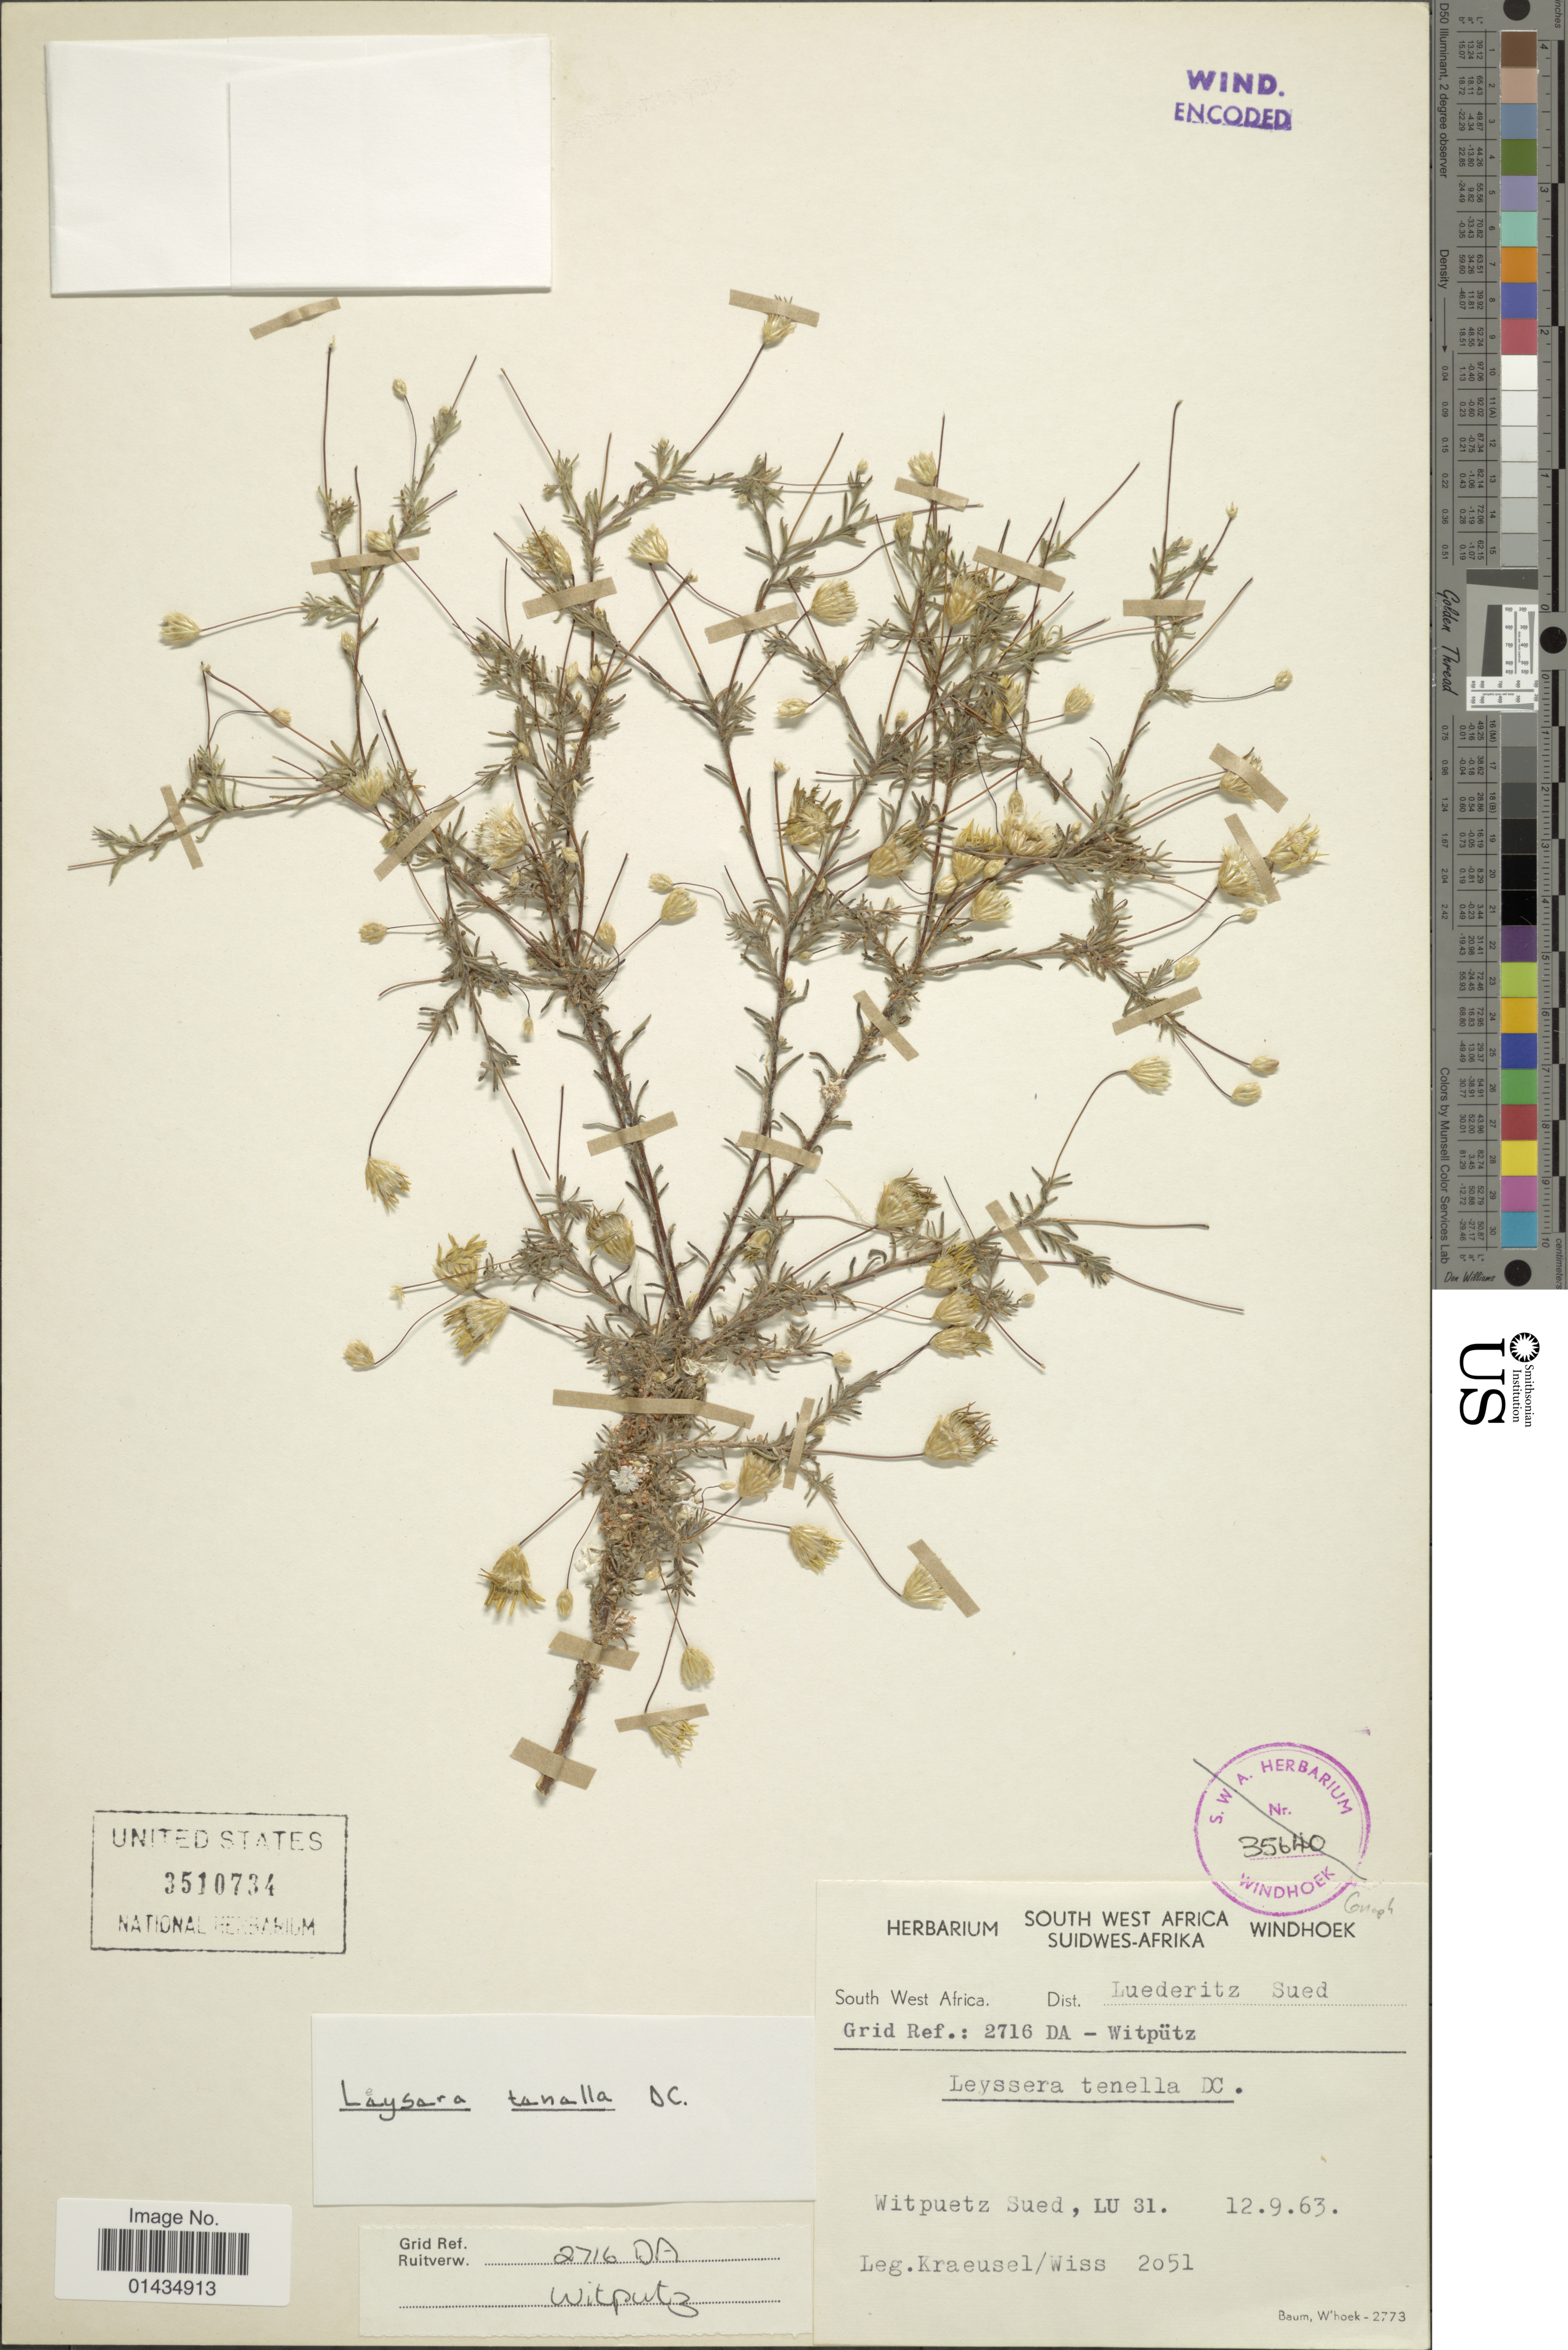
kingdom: Plantae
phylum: Tracheophyta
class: Magnoliopsida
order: Asterales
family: Asteraceae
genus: Leysera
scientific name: Leysera tenella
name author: DC.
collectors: Kraeusel & Wiss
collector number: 2051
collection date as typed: Transcribed d/m/y: 12/9/63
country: Namibia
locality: South West Africa, Dist. Luederitz Sued, Grid Ref.: 2716 DA- Witpütz, LU 31.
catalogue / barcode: US 3510734